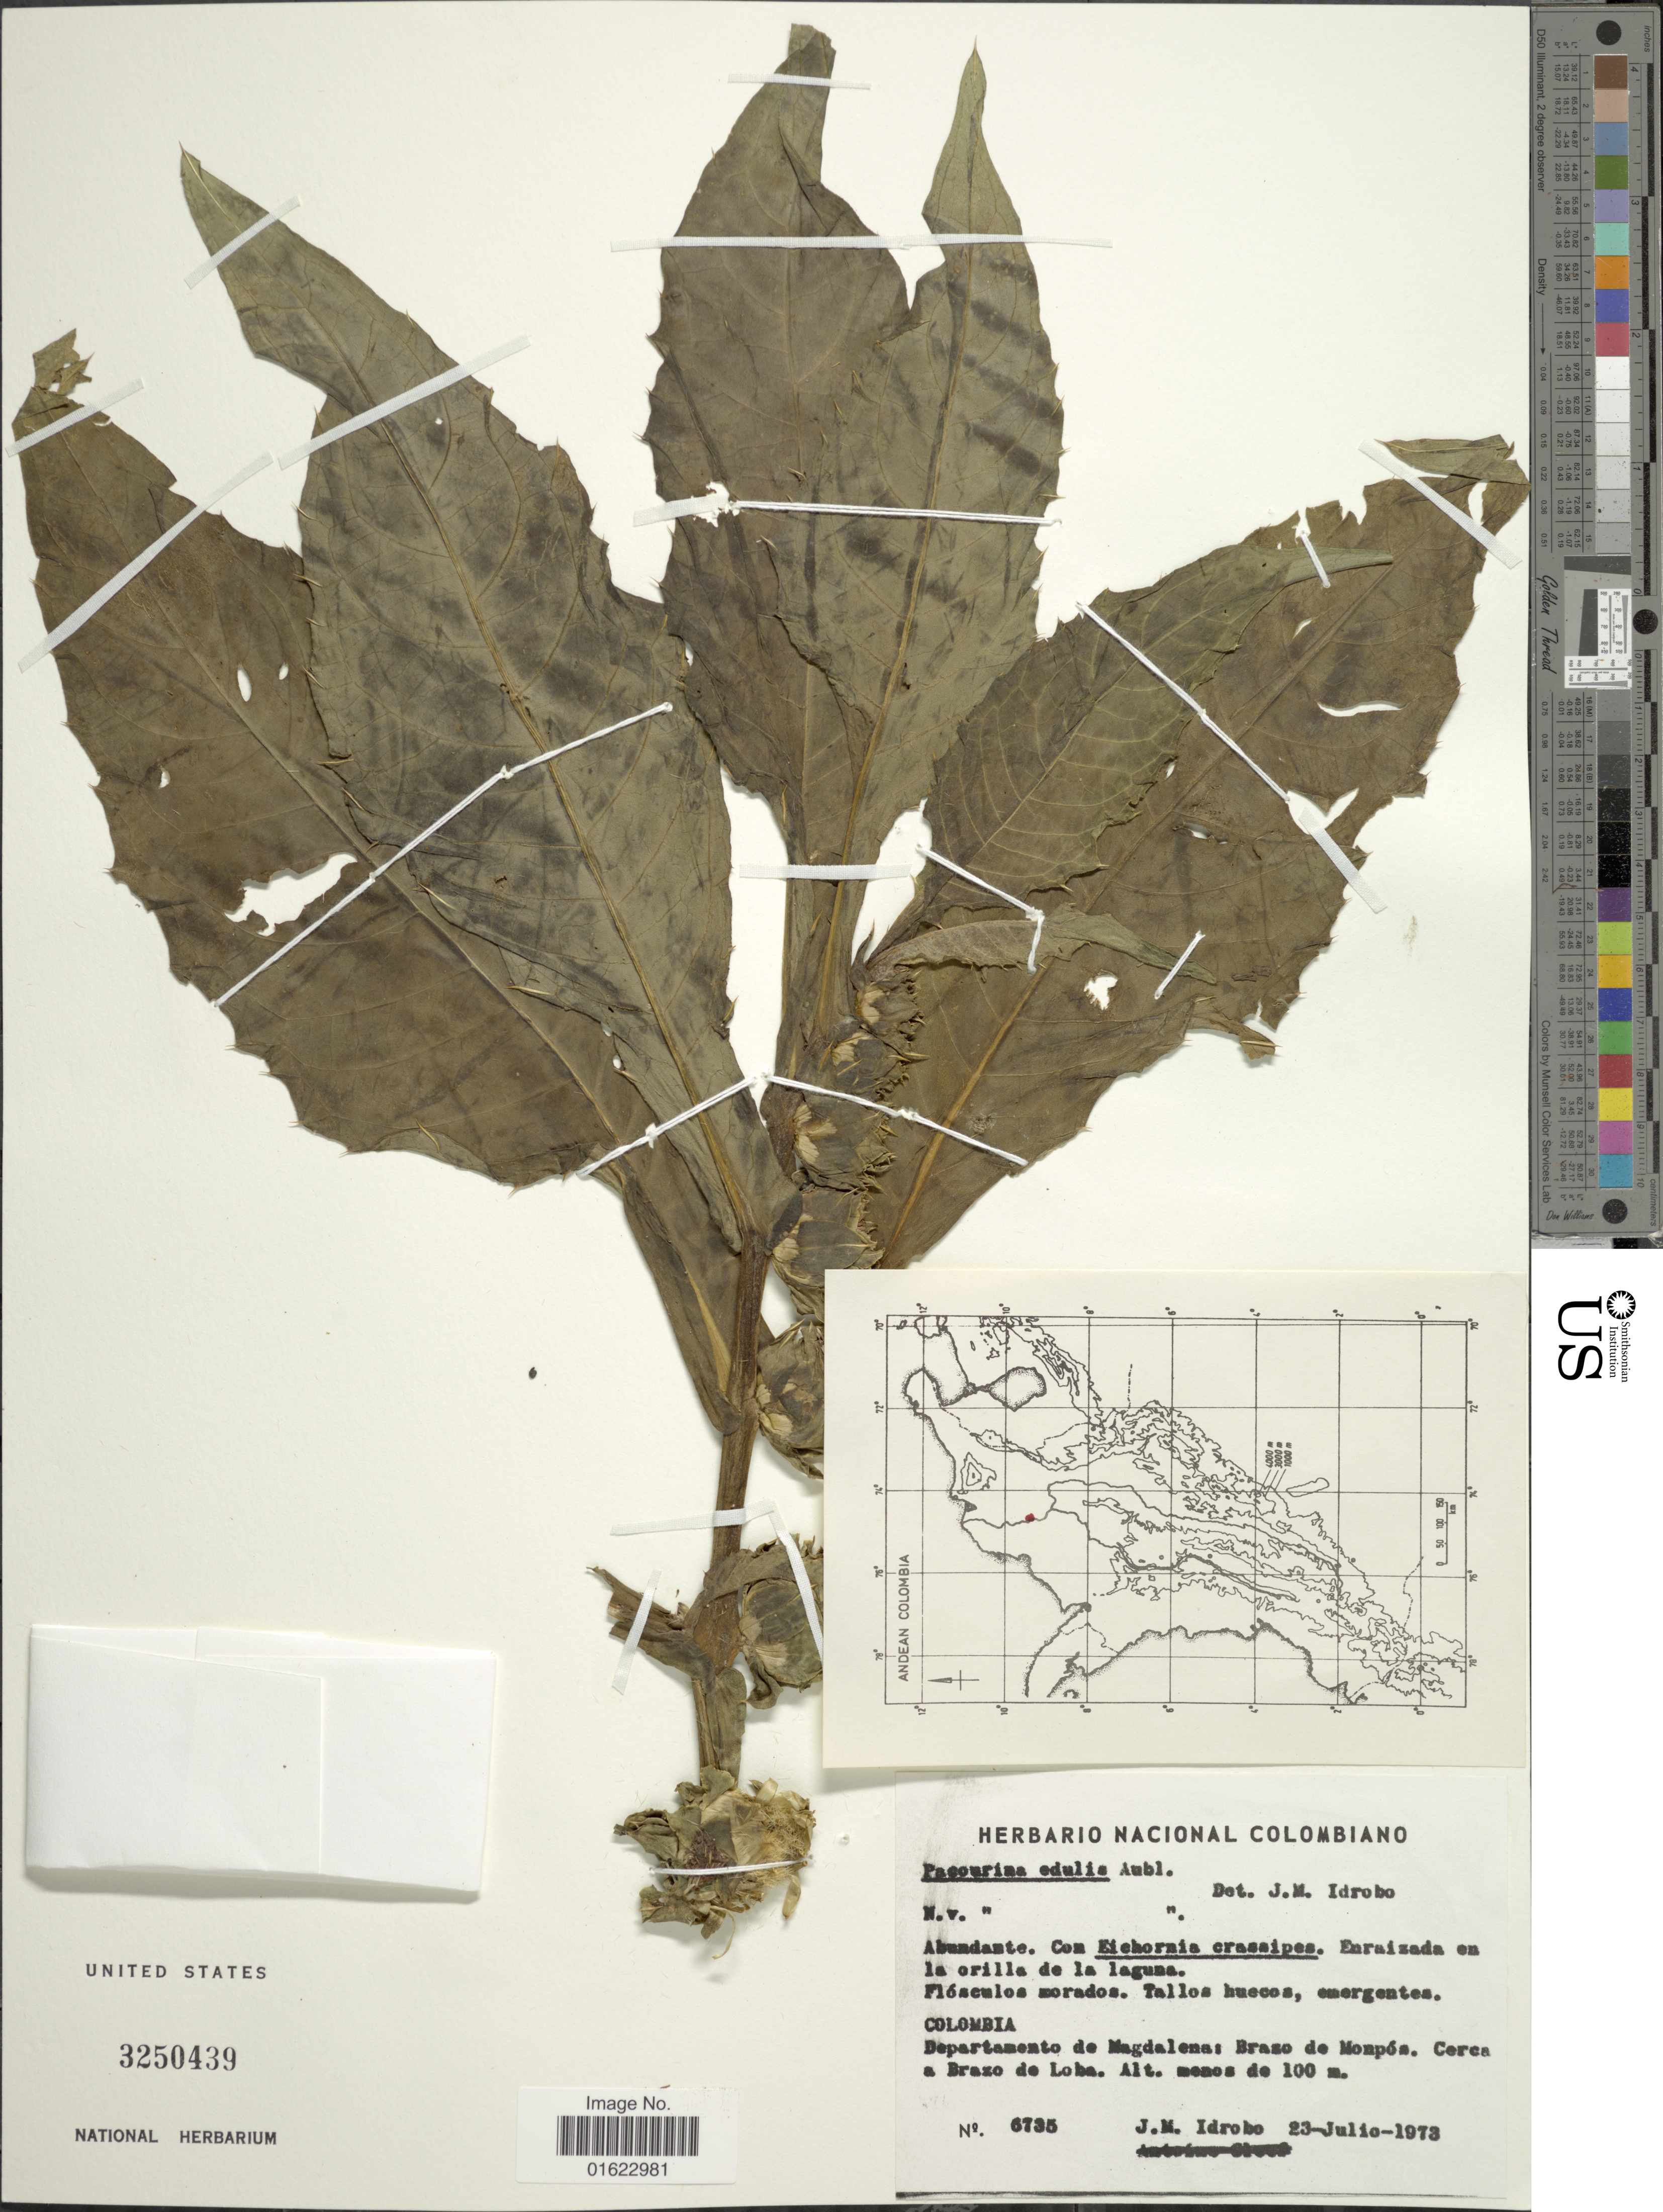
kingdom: Plantae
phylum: Tracheophyta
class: Magnoliopsida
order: Asterales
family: Asteraceae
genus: Pacourina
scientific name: Pacourina edulis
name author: Aubl.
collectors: J. M. Idrobo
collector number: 6735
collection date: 1973-07-23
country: Colombia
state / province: Magdalena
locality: Departamento de Magdalena: Brazo de Monpos. Cerca a Brazo de Loba. [interpreted]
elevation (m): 100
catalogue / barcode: US 3250439